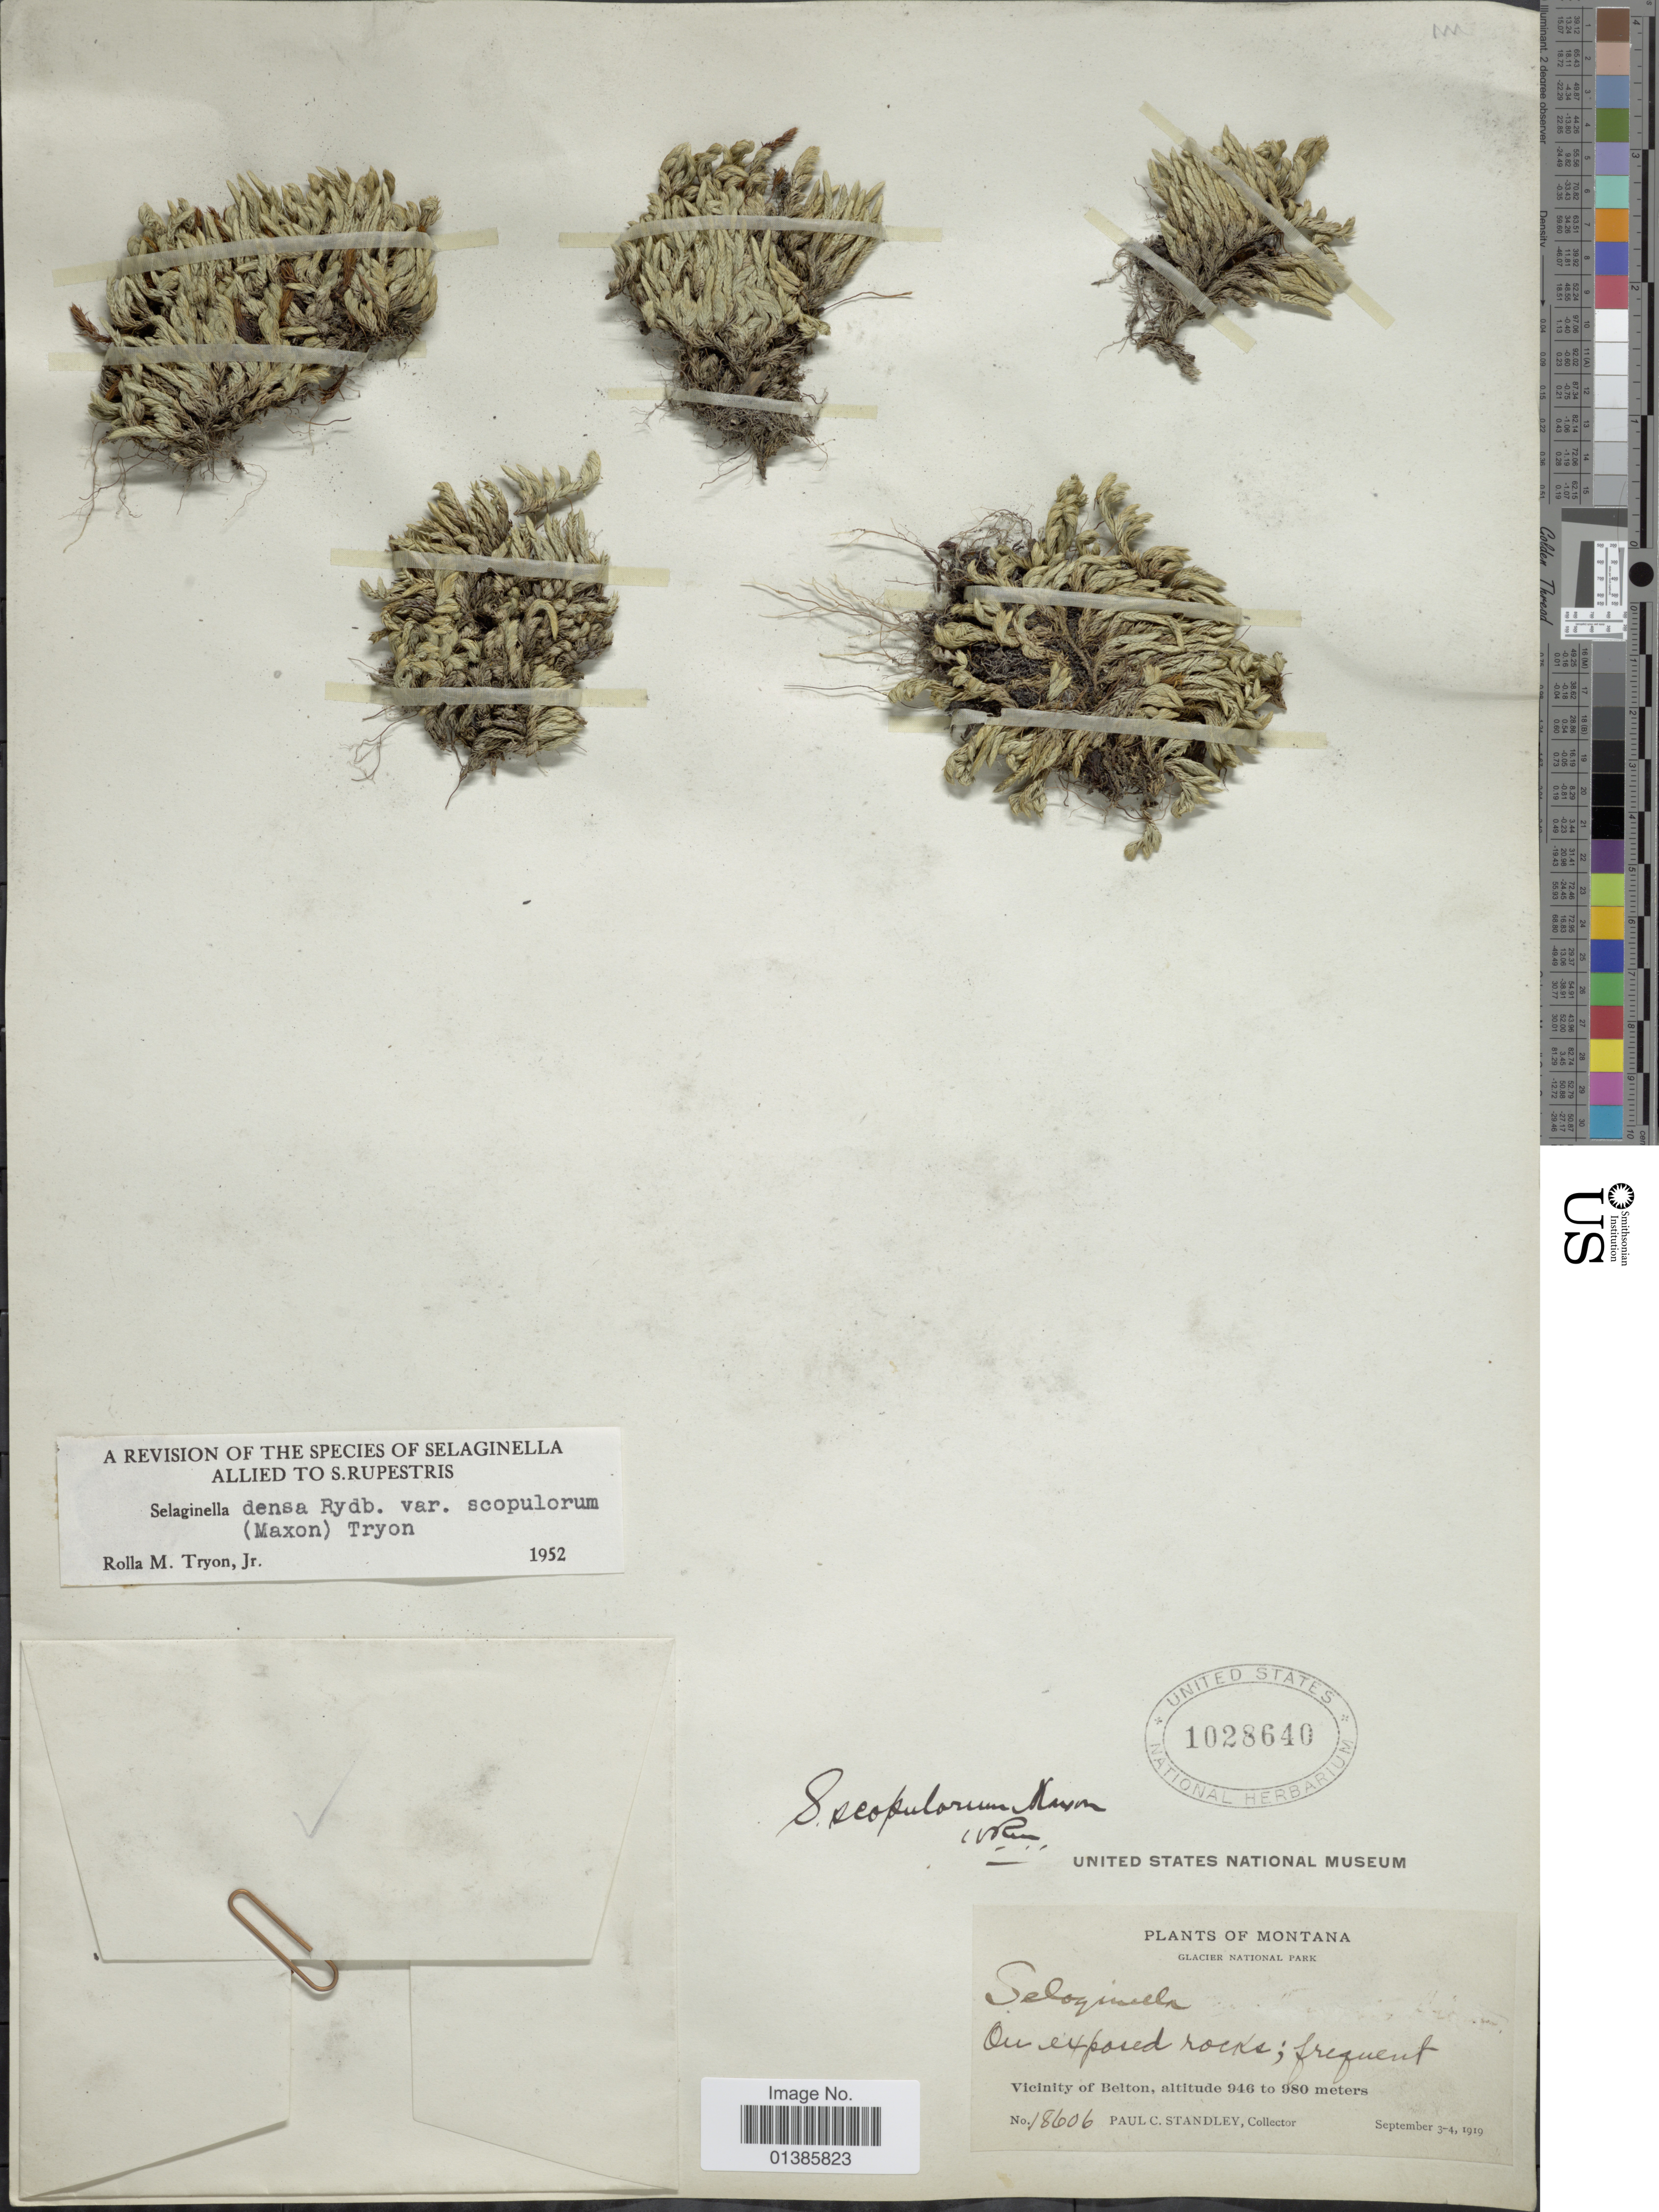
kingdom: Plantae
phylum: Tracheophyta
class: Lycopodiopsida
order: Selaginellales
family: Selaginellaceae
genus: Selaginella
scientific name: Selaginella densa var. scopulorum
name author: (Maxon) R.M. Tryon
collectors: P. C. Standley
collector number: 18606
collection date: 1919-09-03/1919-09-04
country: United States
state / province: Montana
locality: Glacier National Park. Vicinity of Belton.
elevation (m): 946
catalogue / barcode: US 1028640